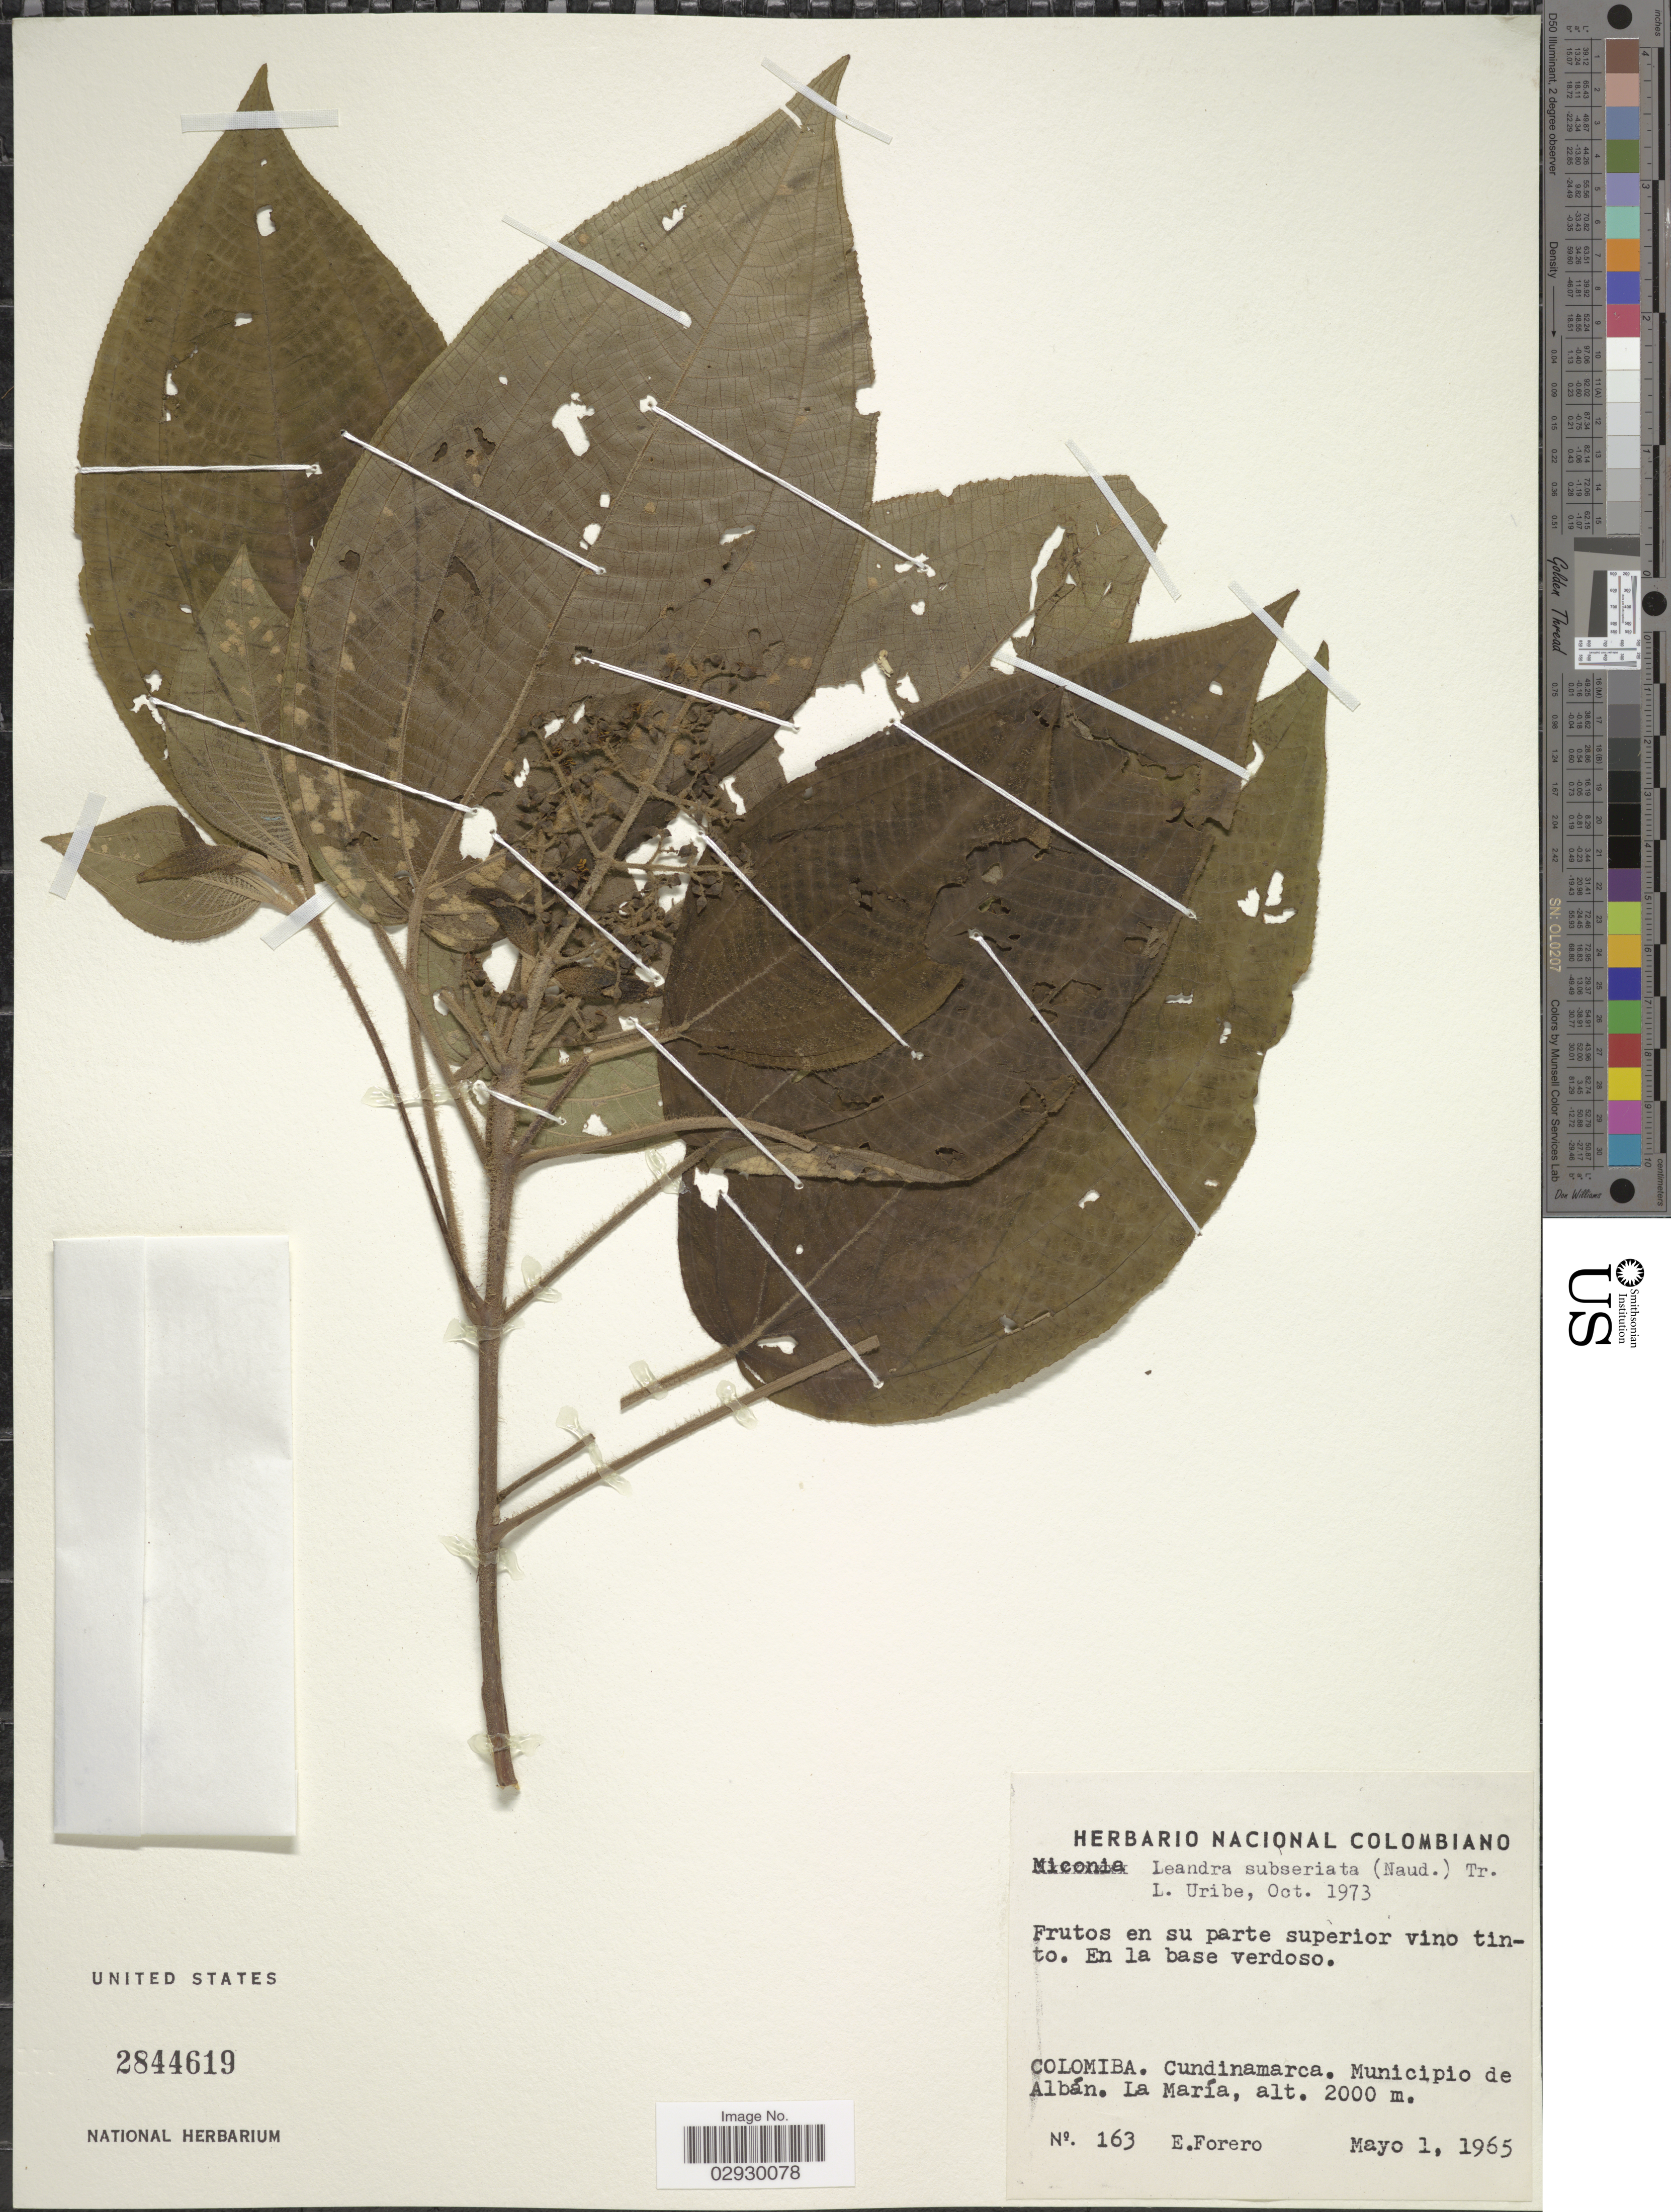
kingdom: Plantae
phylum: Tracheophyta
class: Magnoliopsida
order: Myrtales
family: Melastomataceae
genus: Leandra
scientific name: Leandra subseriata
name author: (Naudin) Cogn.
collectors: E. Forero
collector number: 163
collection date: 1965-05-01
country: Colombia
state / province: Cundinamarca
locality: Municipio de Albán. La María.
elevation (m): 2000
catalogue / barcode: US 2844619